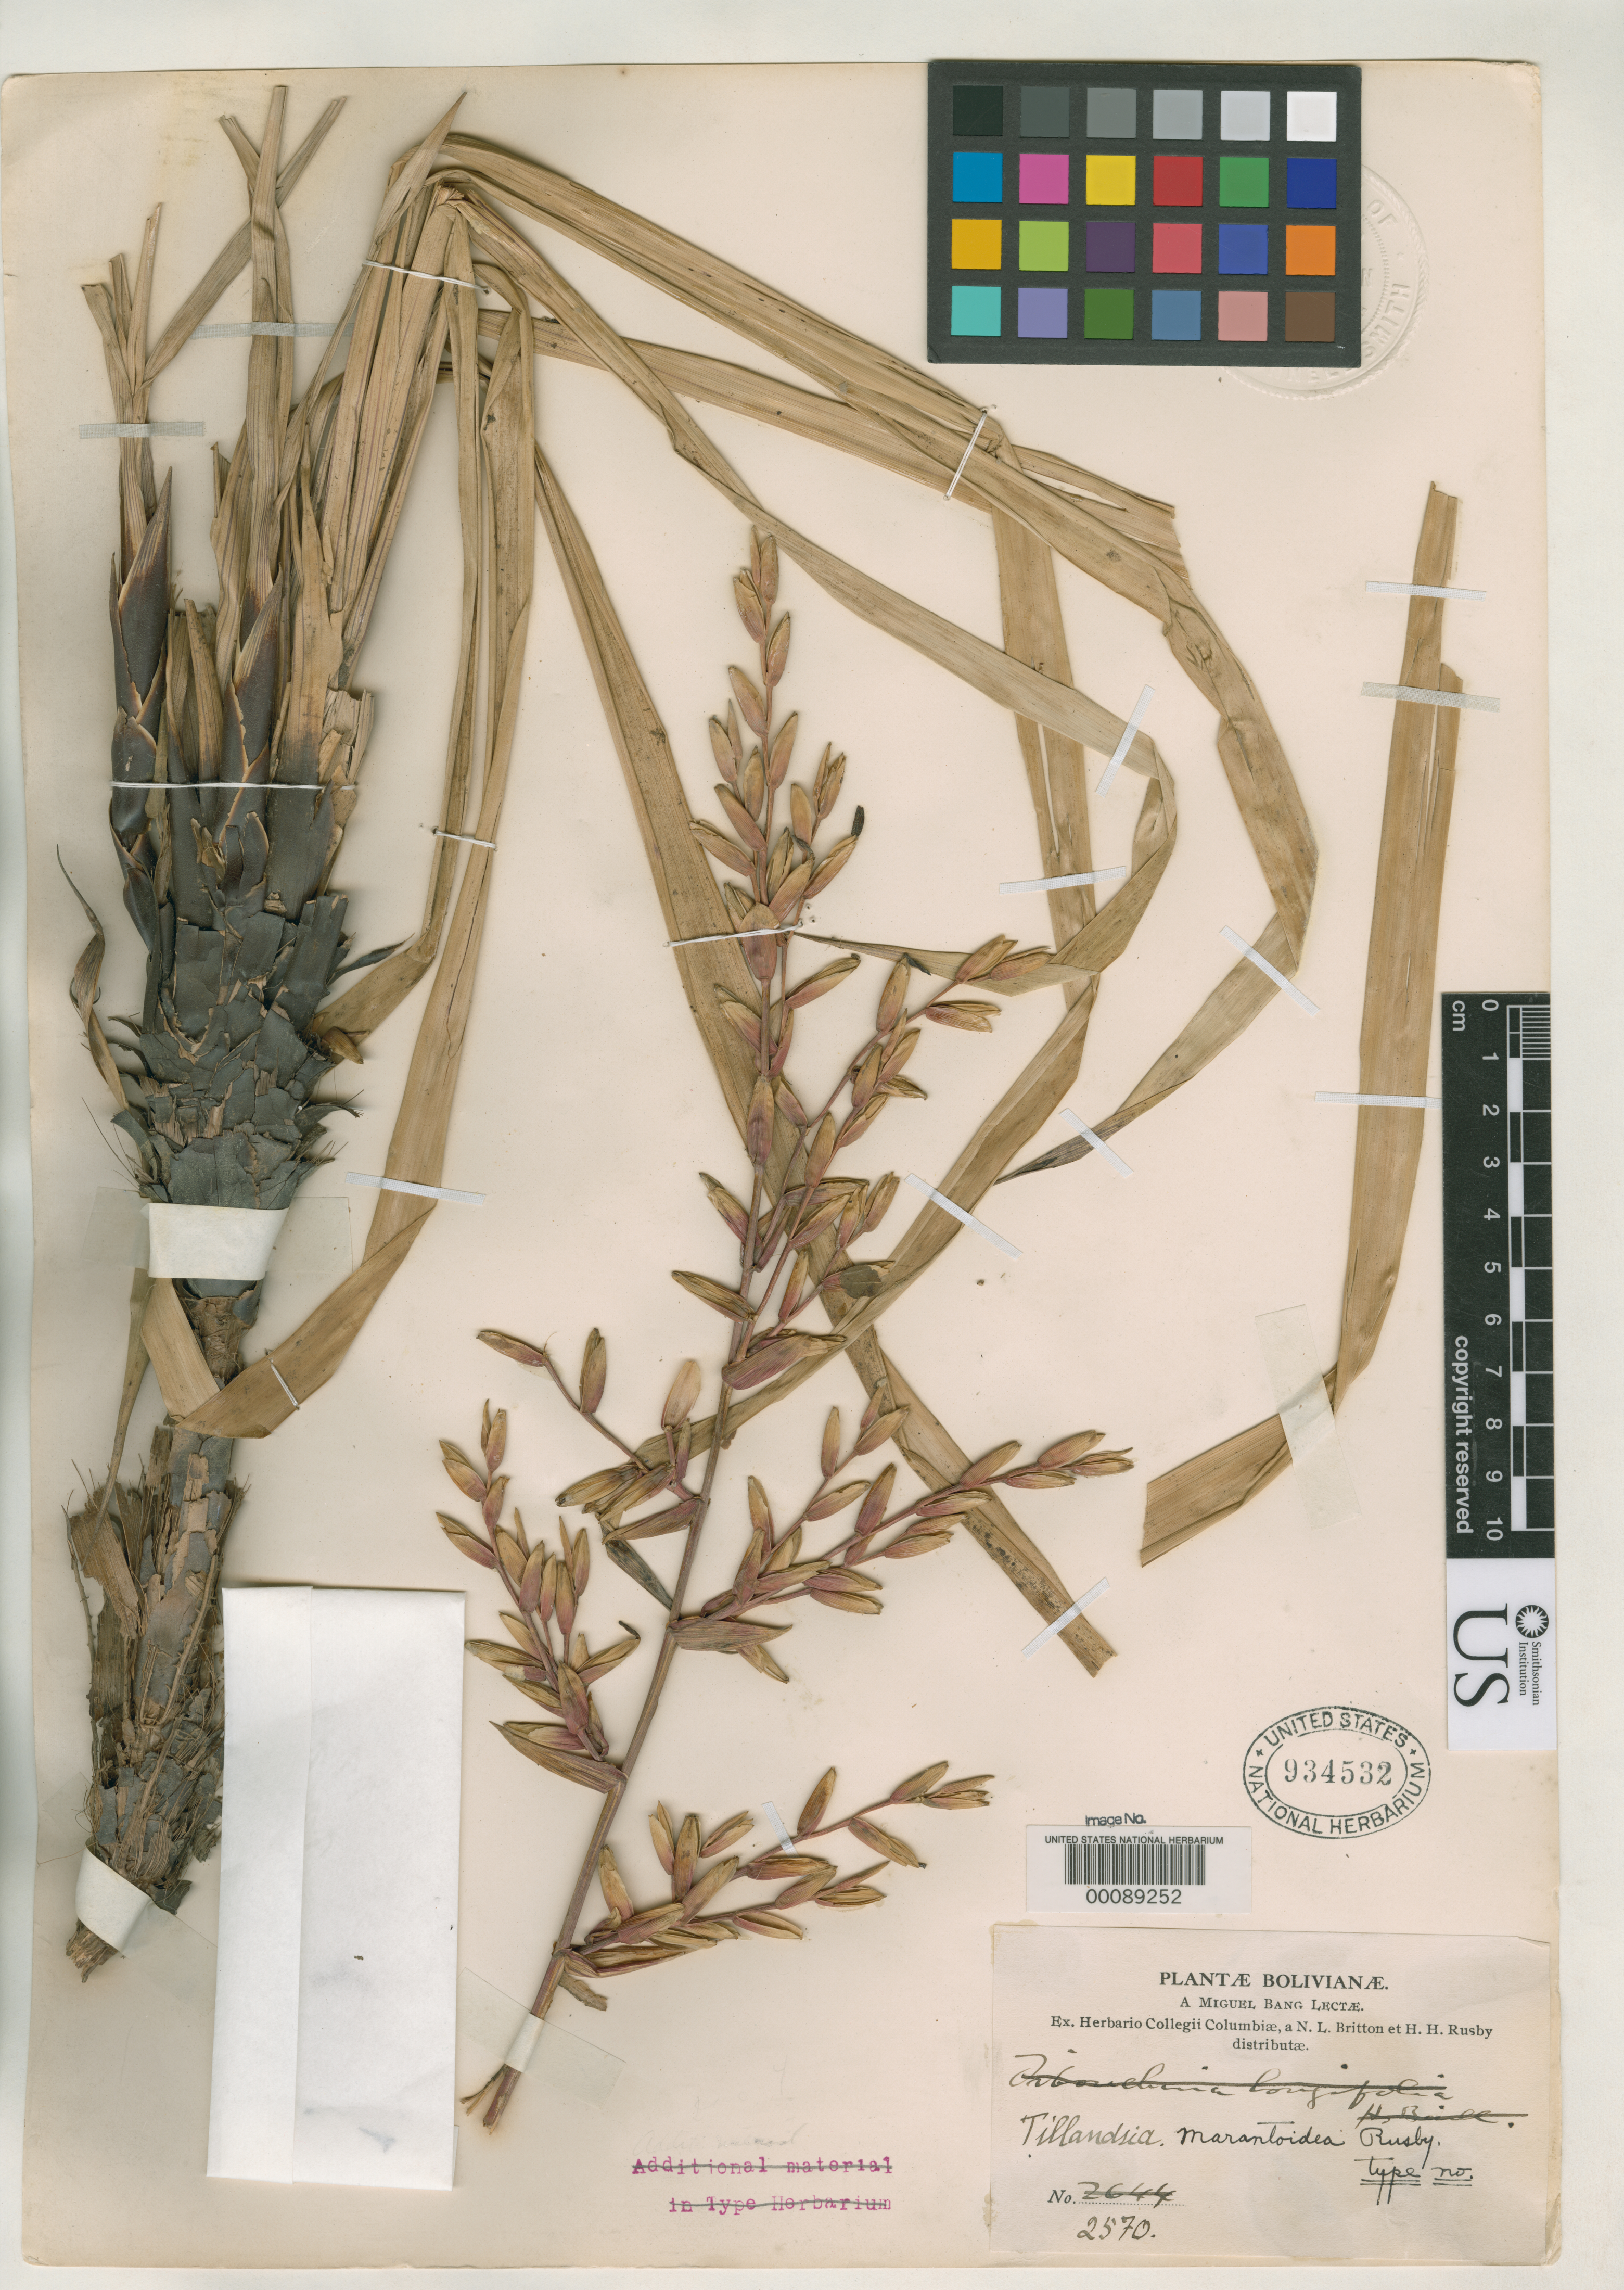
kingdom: Plantae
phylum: Tracheophyta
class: Liliopsida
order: Poales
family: Bromeliaceae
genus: Tillandsia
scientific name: Tillandsia marantoidea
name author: Rusby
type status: Isotype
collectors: M. Bang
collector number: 2570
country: Bolivia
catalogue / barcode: US 934532